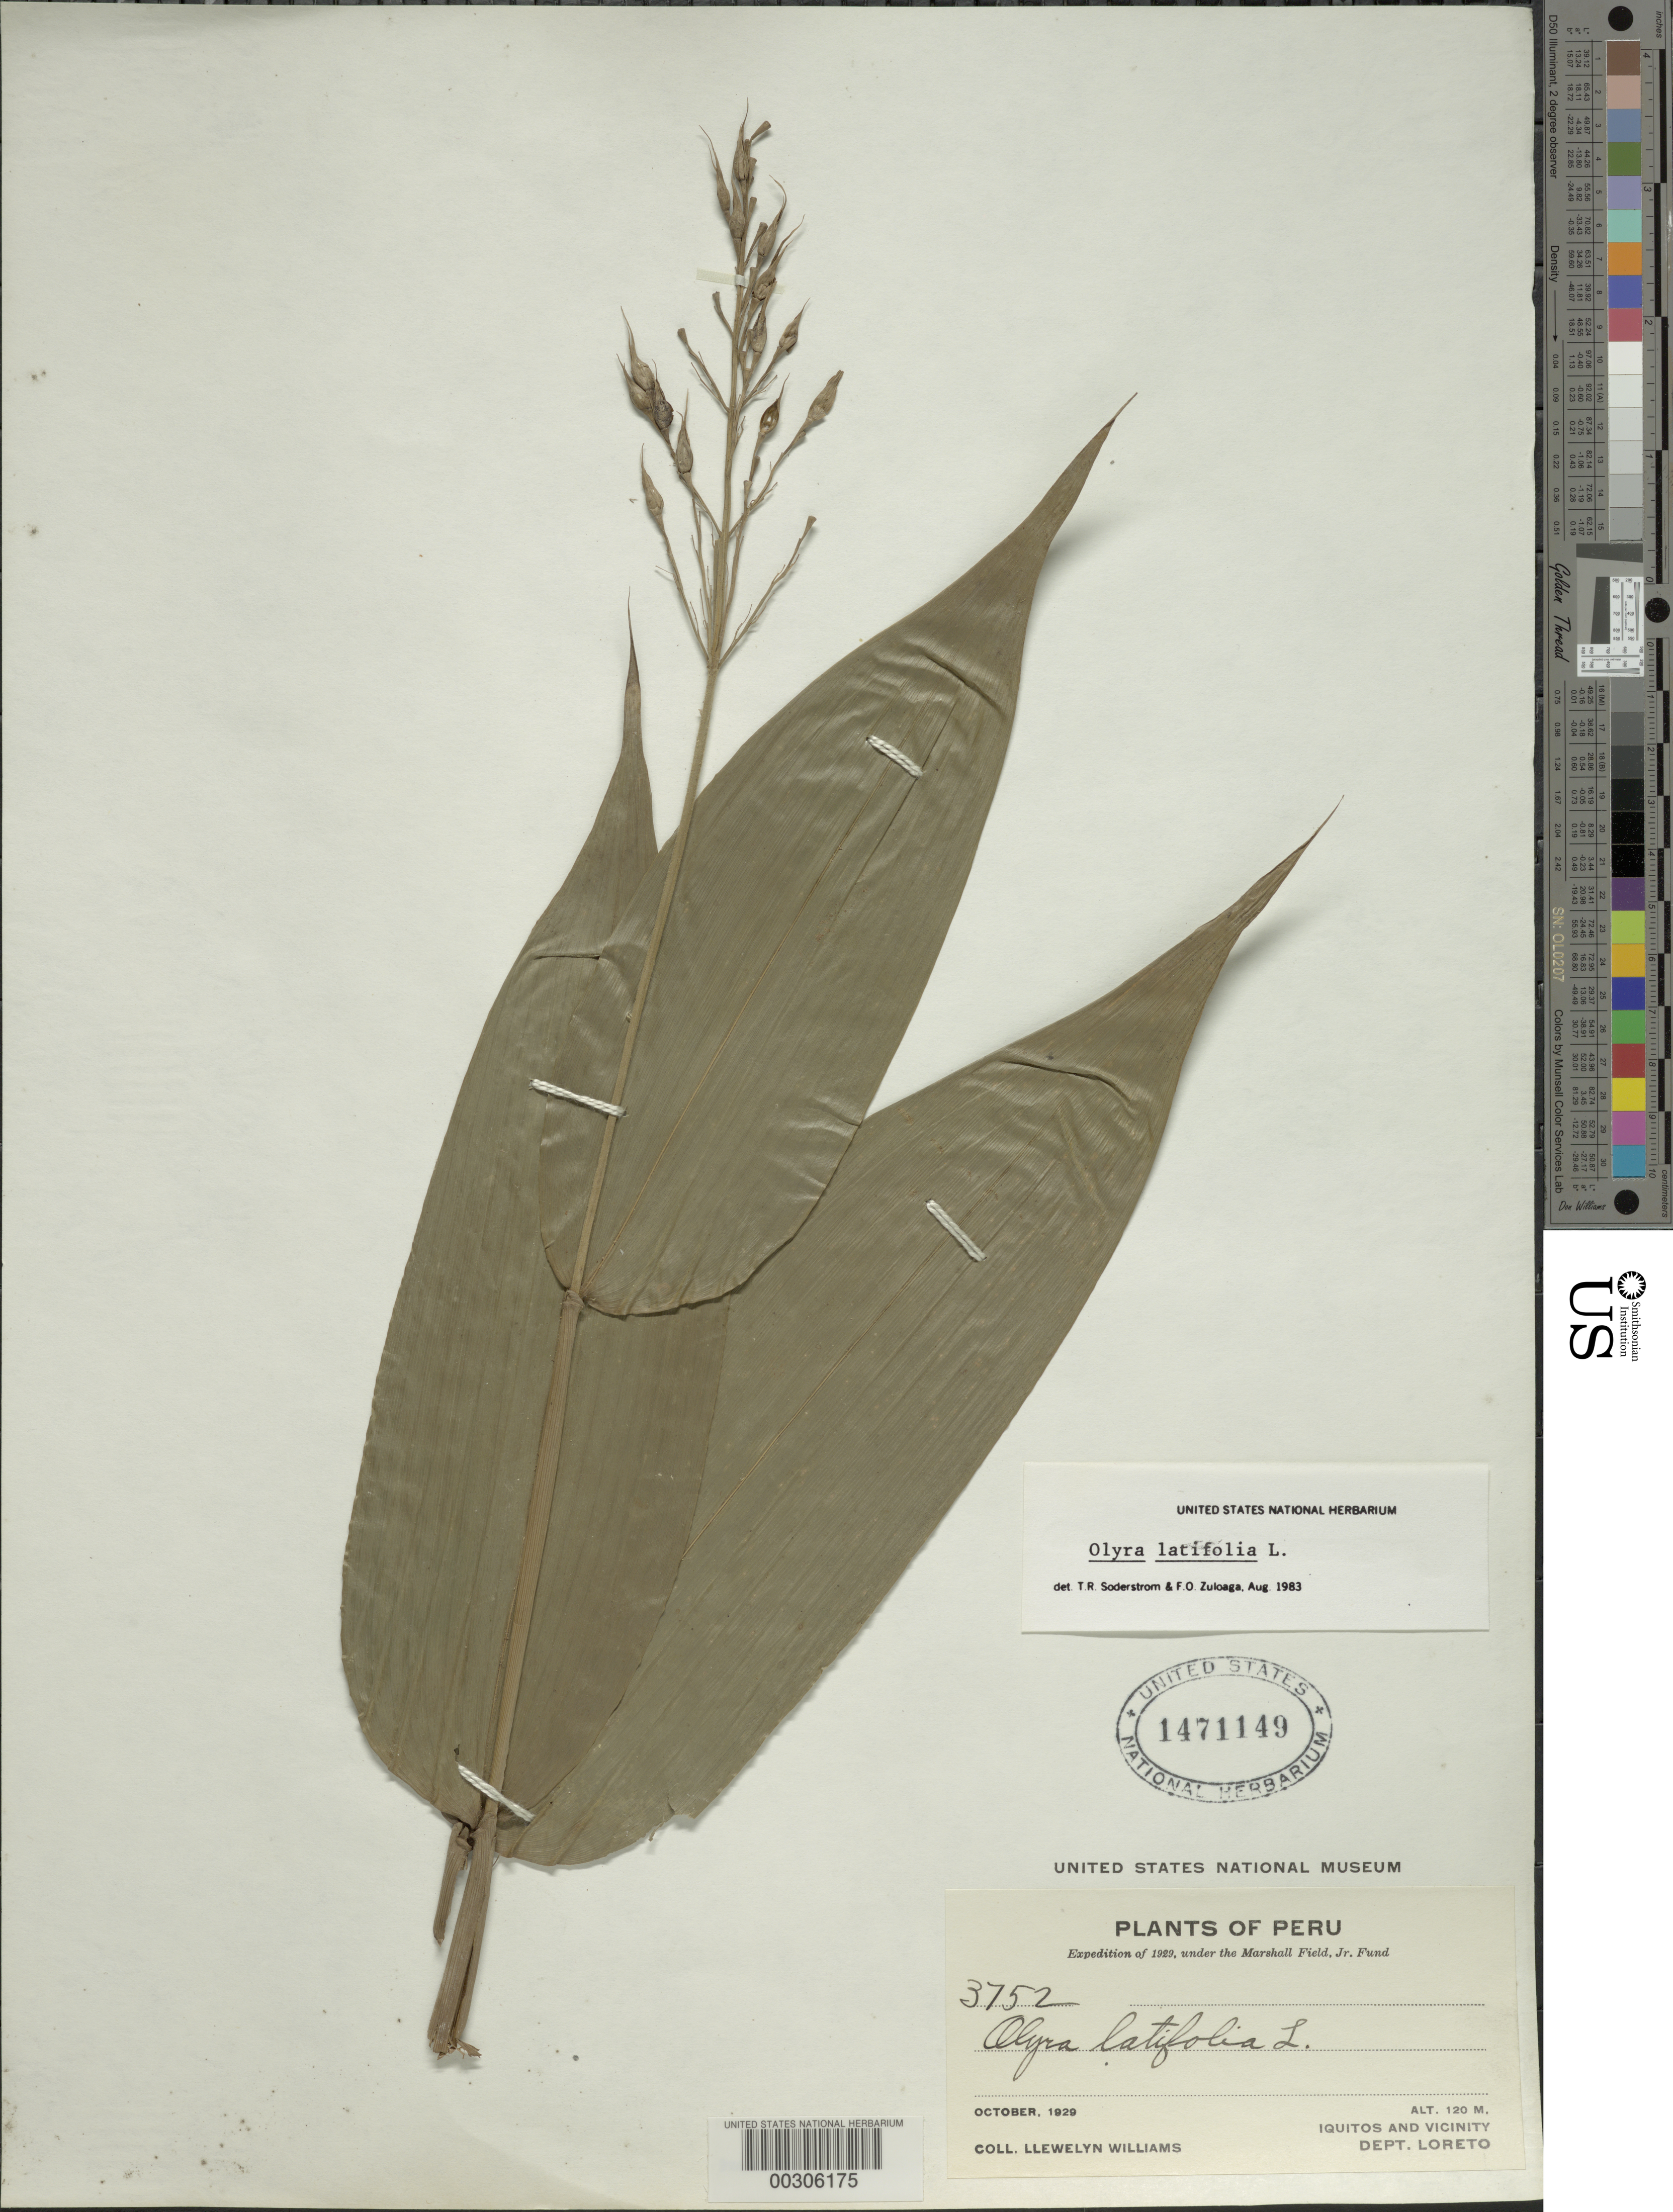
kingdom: Plantae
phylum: Tracheophyta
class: Liliopsida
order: Poales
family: Poaceae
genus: Olyra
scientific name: Olyra latifolia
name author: L.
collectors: Ll. Williams & A. H. Alston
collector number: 3752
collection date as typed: Oct 1929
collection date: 1929-10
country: Peru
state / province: Loreto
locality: Iquitos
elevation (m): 120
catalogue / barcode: US 1471149